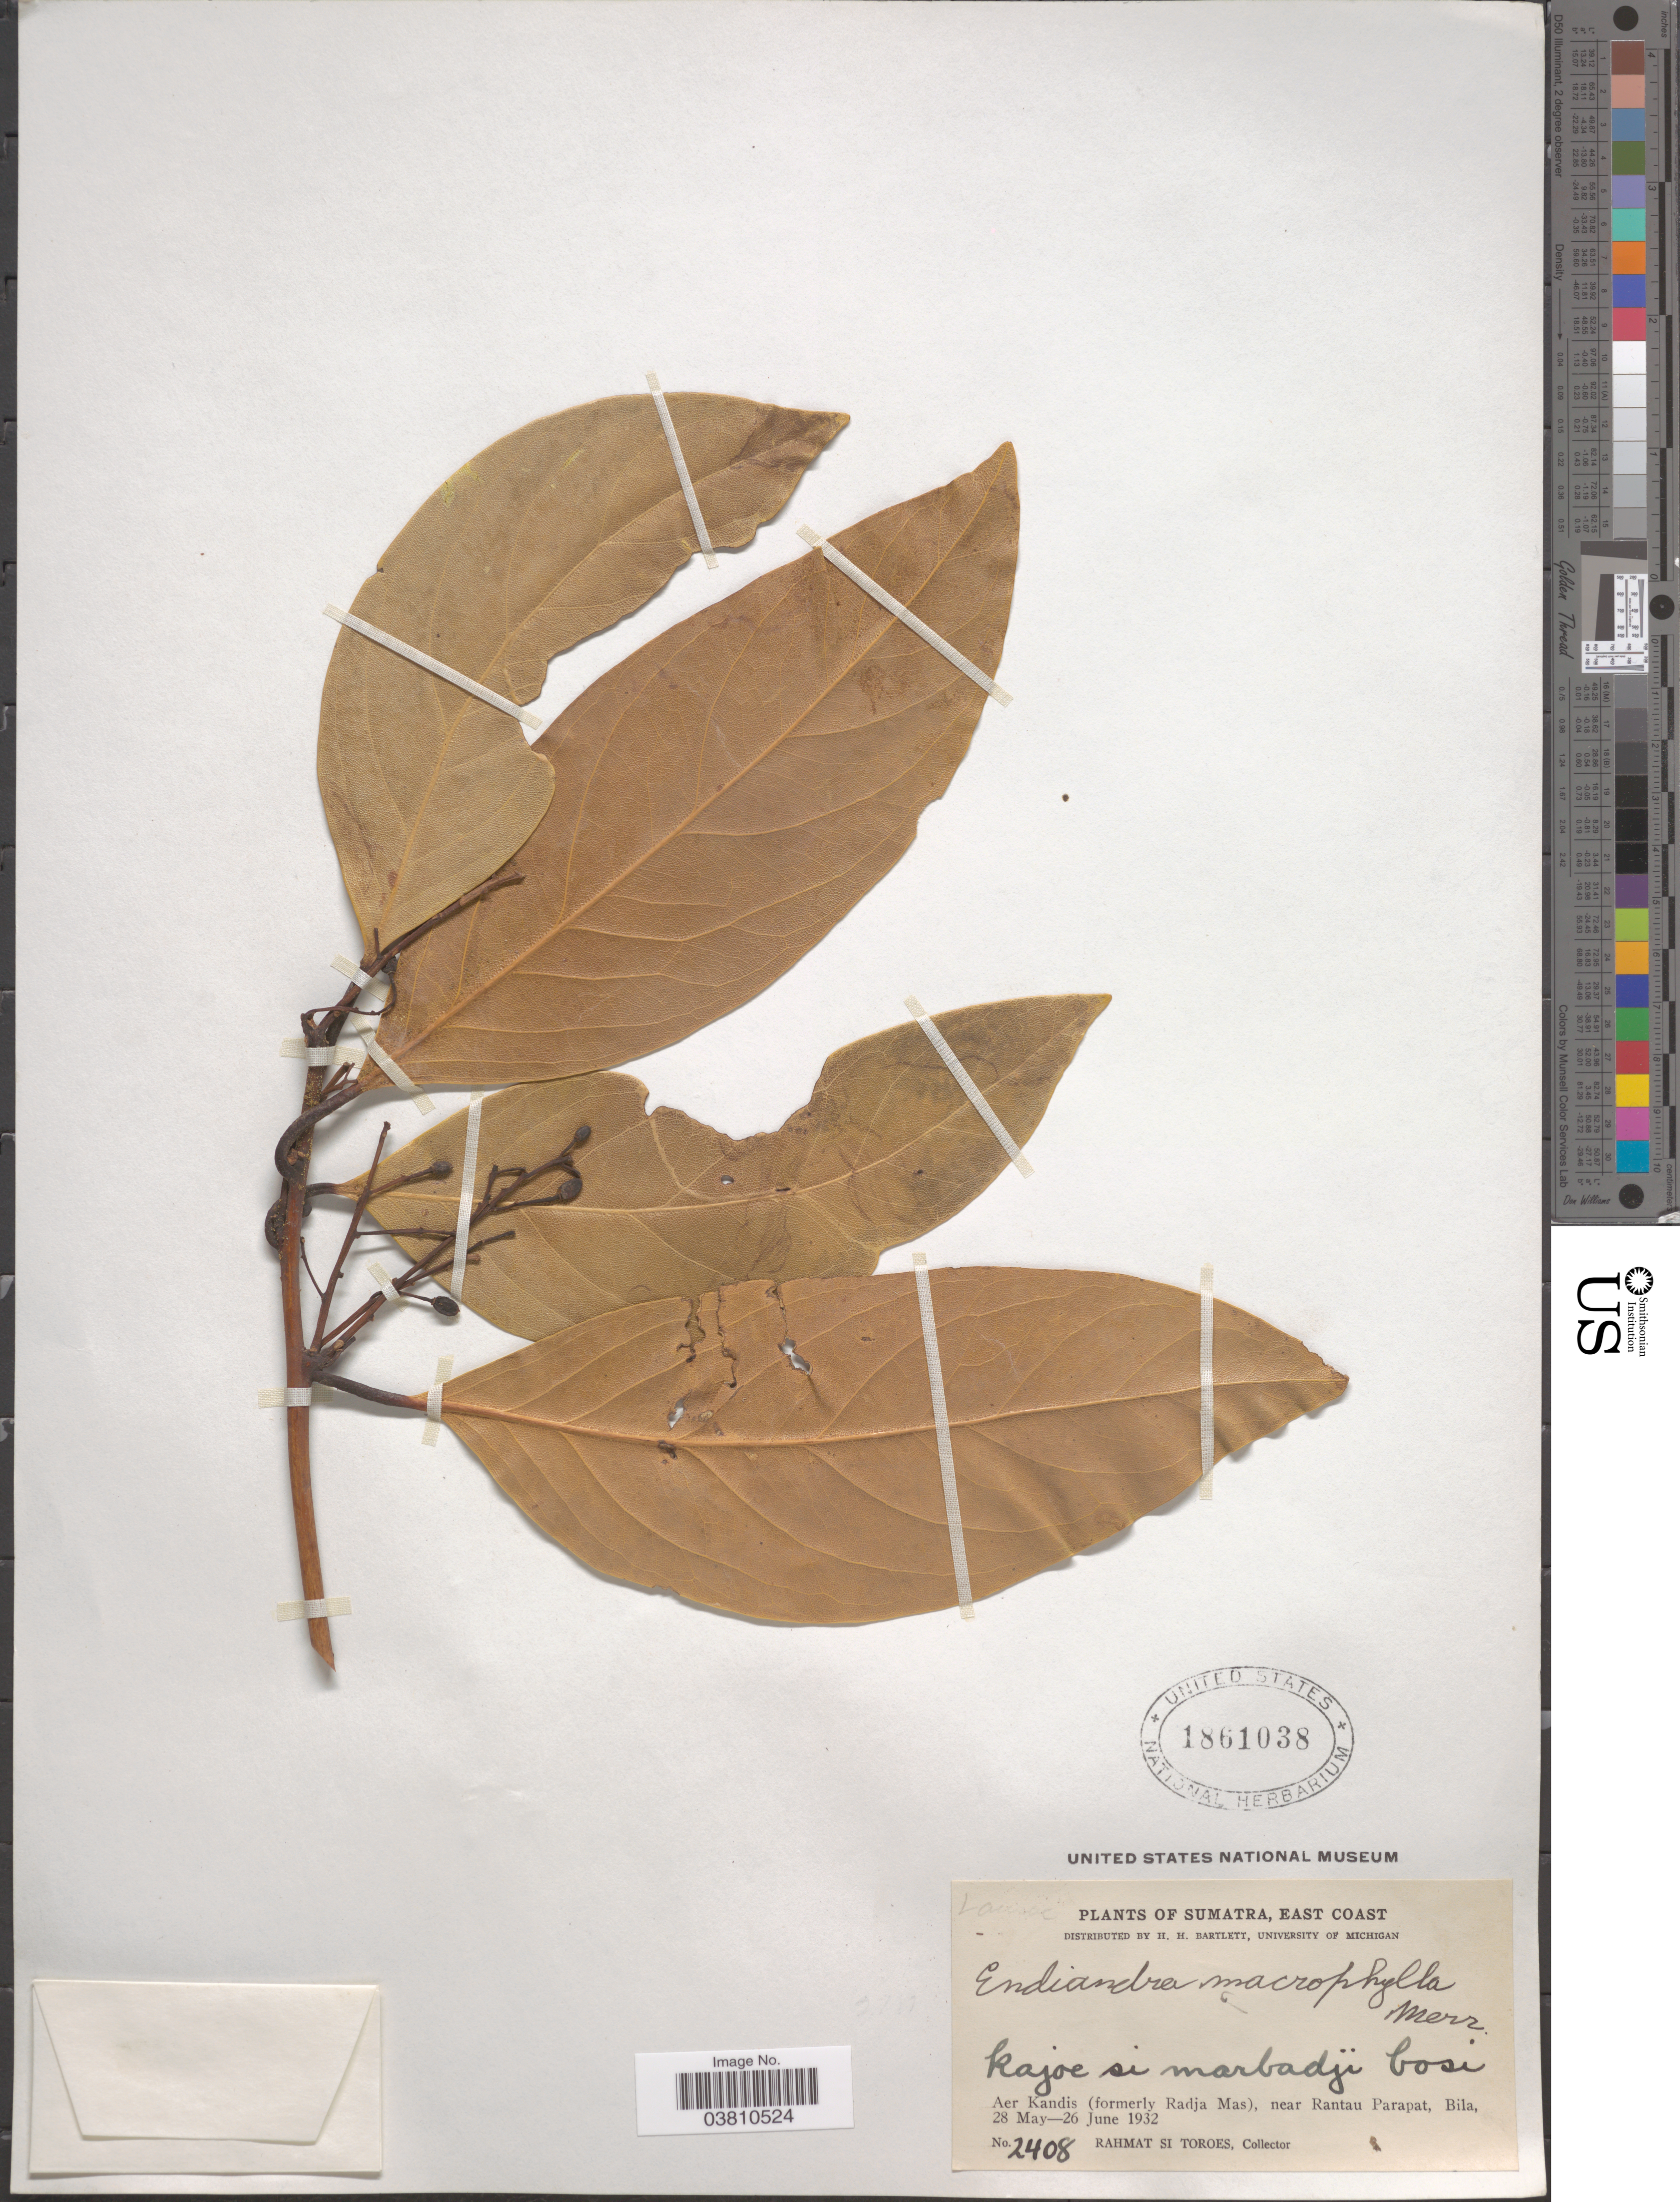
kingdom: Plantae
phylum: Tracheophyta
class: Magnoliopsida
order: Laurales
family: Lauraceae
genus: Endiandra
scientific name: Endiandra macrophylla Merr., nom. illeg.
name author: Merr.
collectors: Rahmat Si Boeea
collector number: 2408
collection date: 1932-05-28/1932-06-26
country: Indonesia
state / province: Sumatra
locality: East Coast. Aer Kandis (formerly Radja Mas), near Rantau Parapat, Bila.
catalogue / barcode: US 1861038